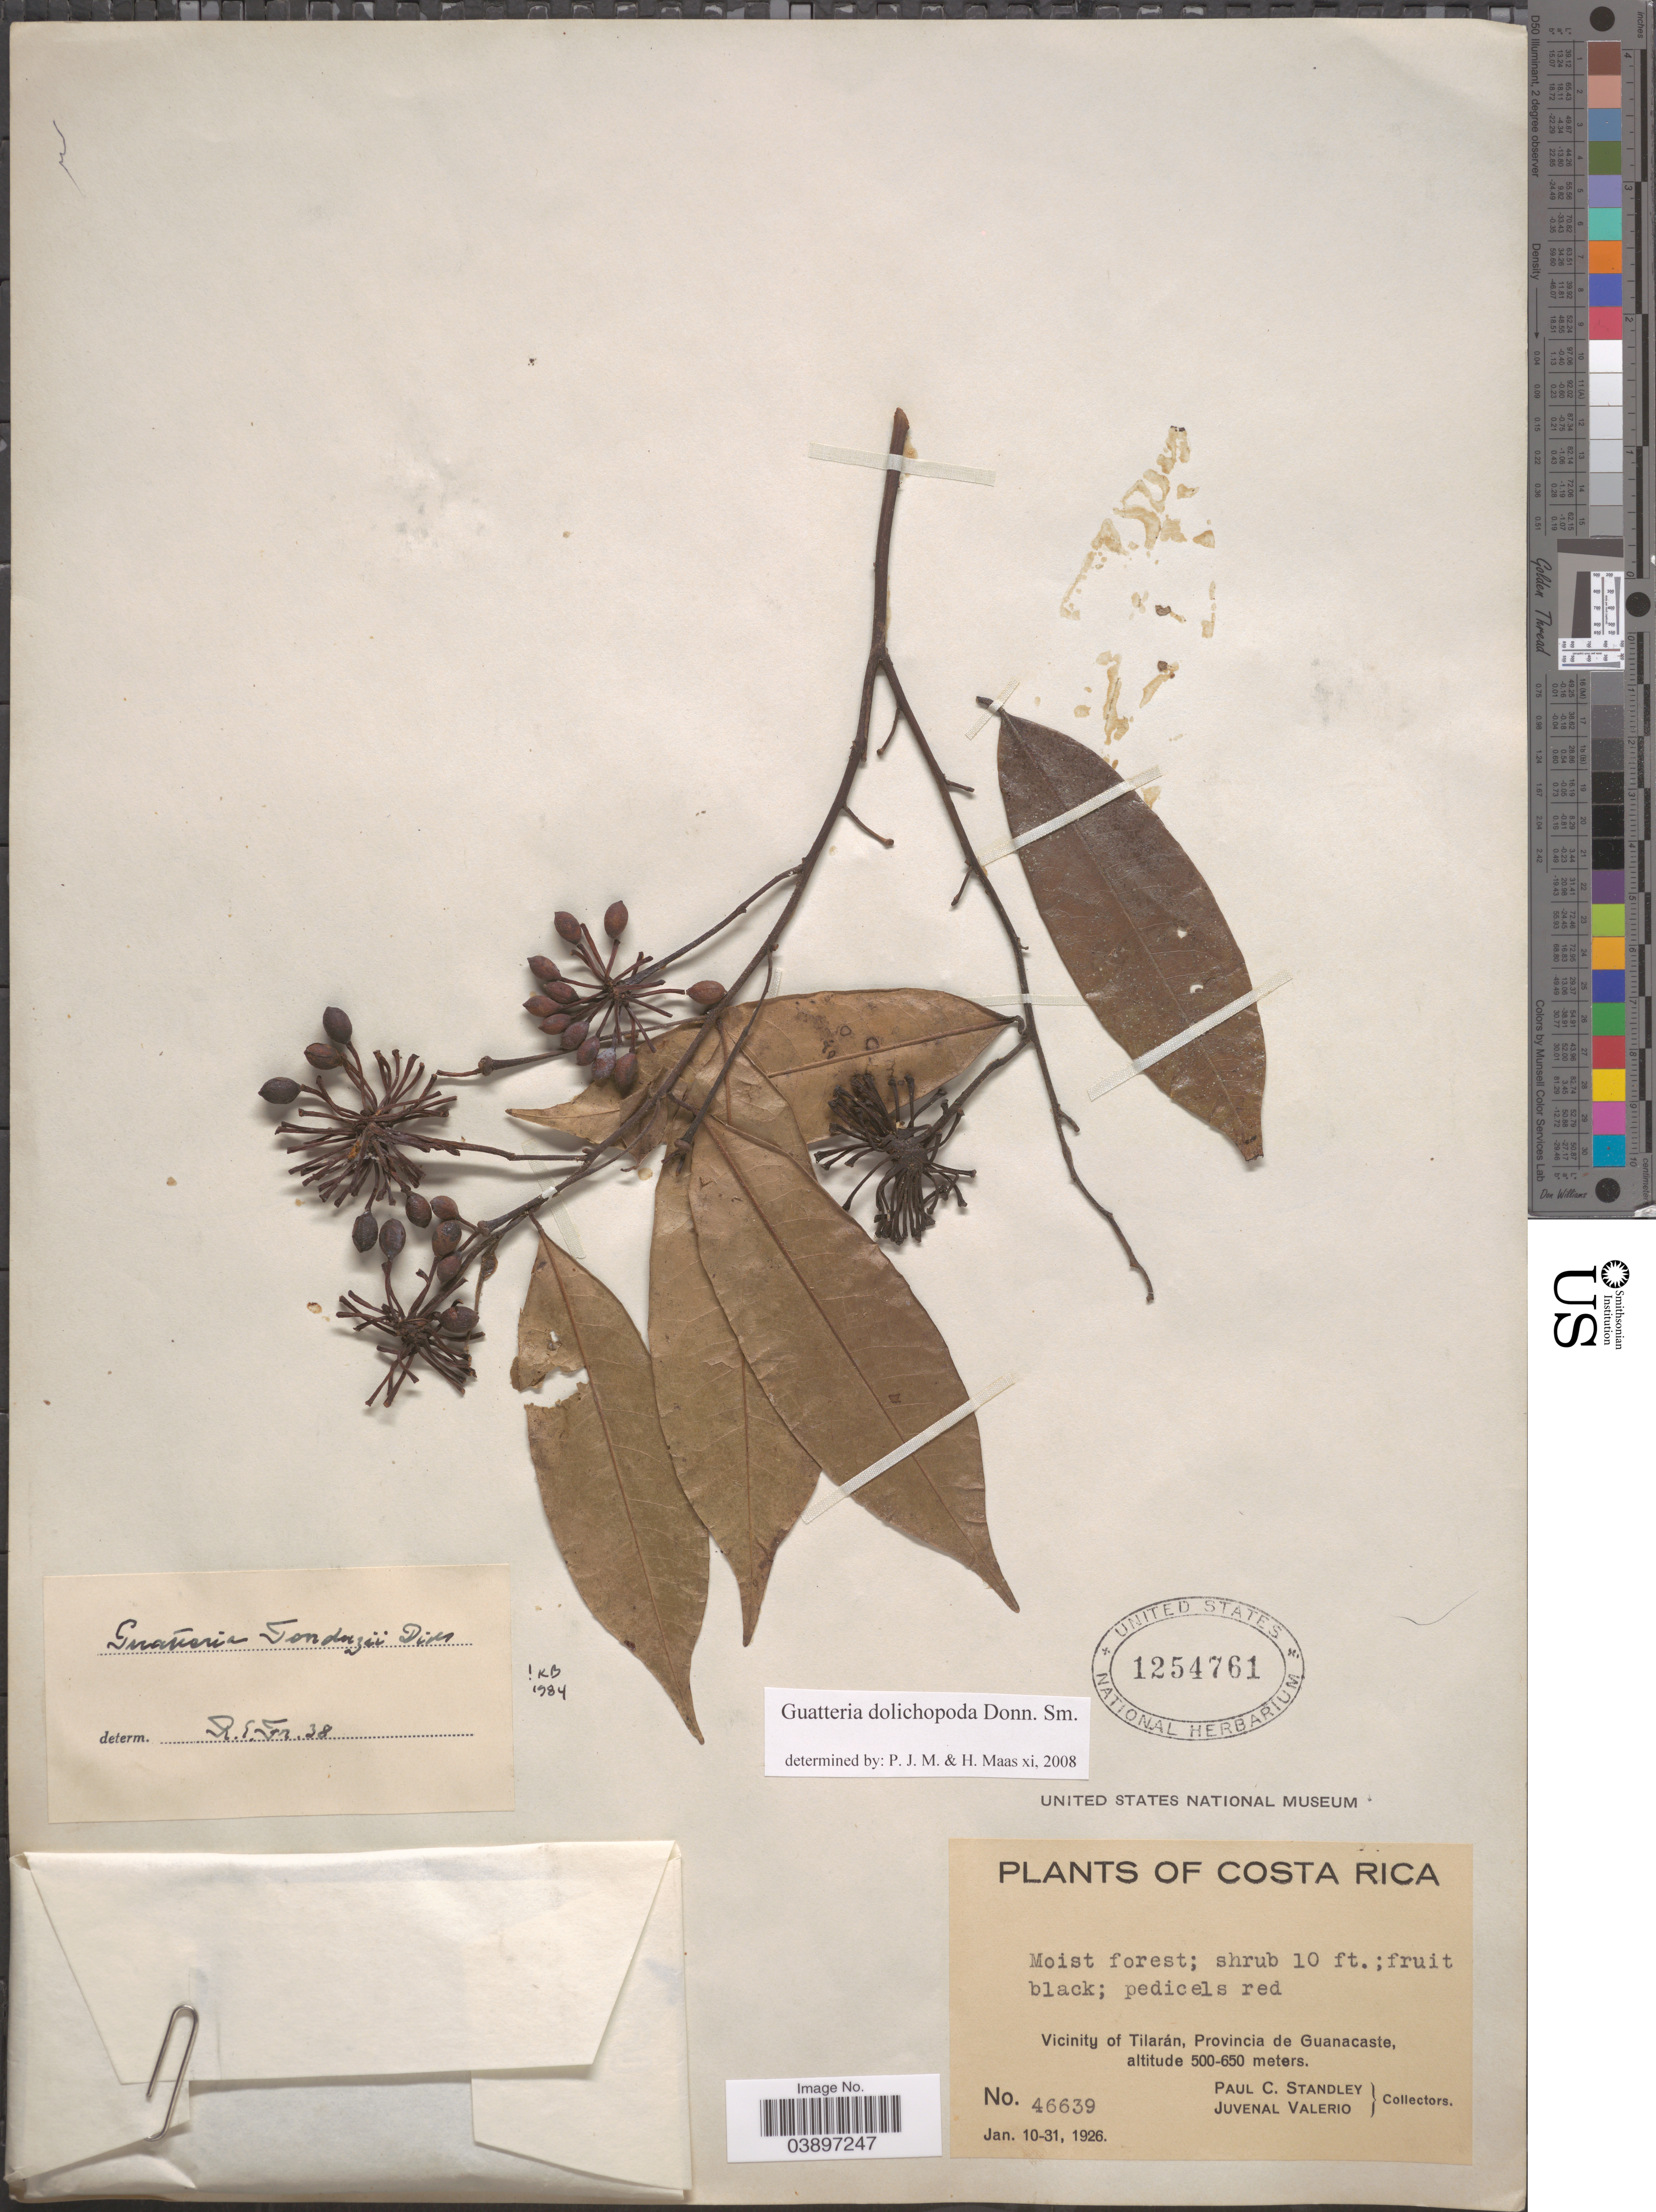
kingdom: Plantae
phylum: Tracheophyta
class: Magnoliopsida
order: Magnoliales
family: Annonaceae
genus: Guatteria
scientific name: Guatteria dolichopoda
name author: Donn. Sm.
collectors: P. C. Standley & J. Valerio R.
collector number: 46639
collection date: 1926-01-10/1926-01-31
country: Costa Rica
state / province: Guanacaste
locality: Vicinity of Tilarán.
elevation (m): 500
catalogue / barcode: US 1254761